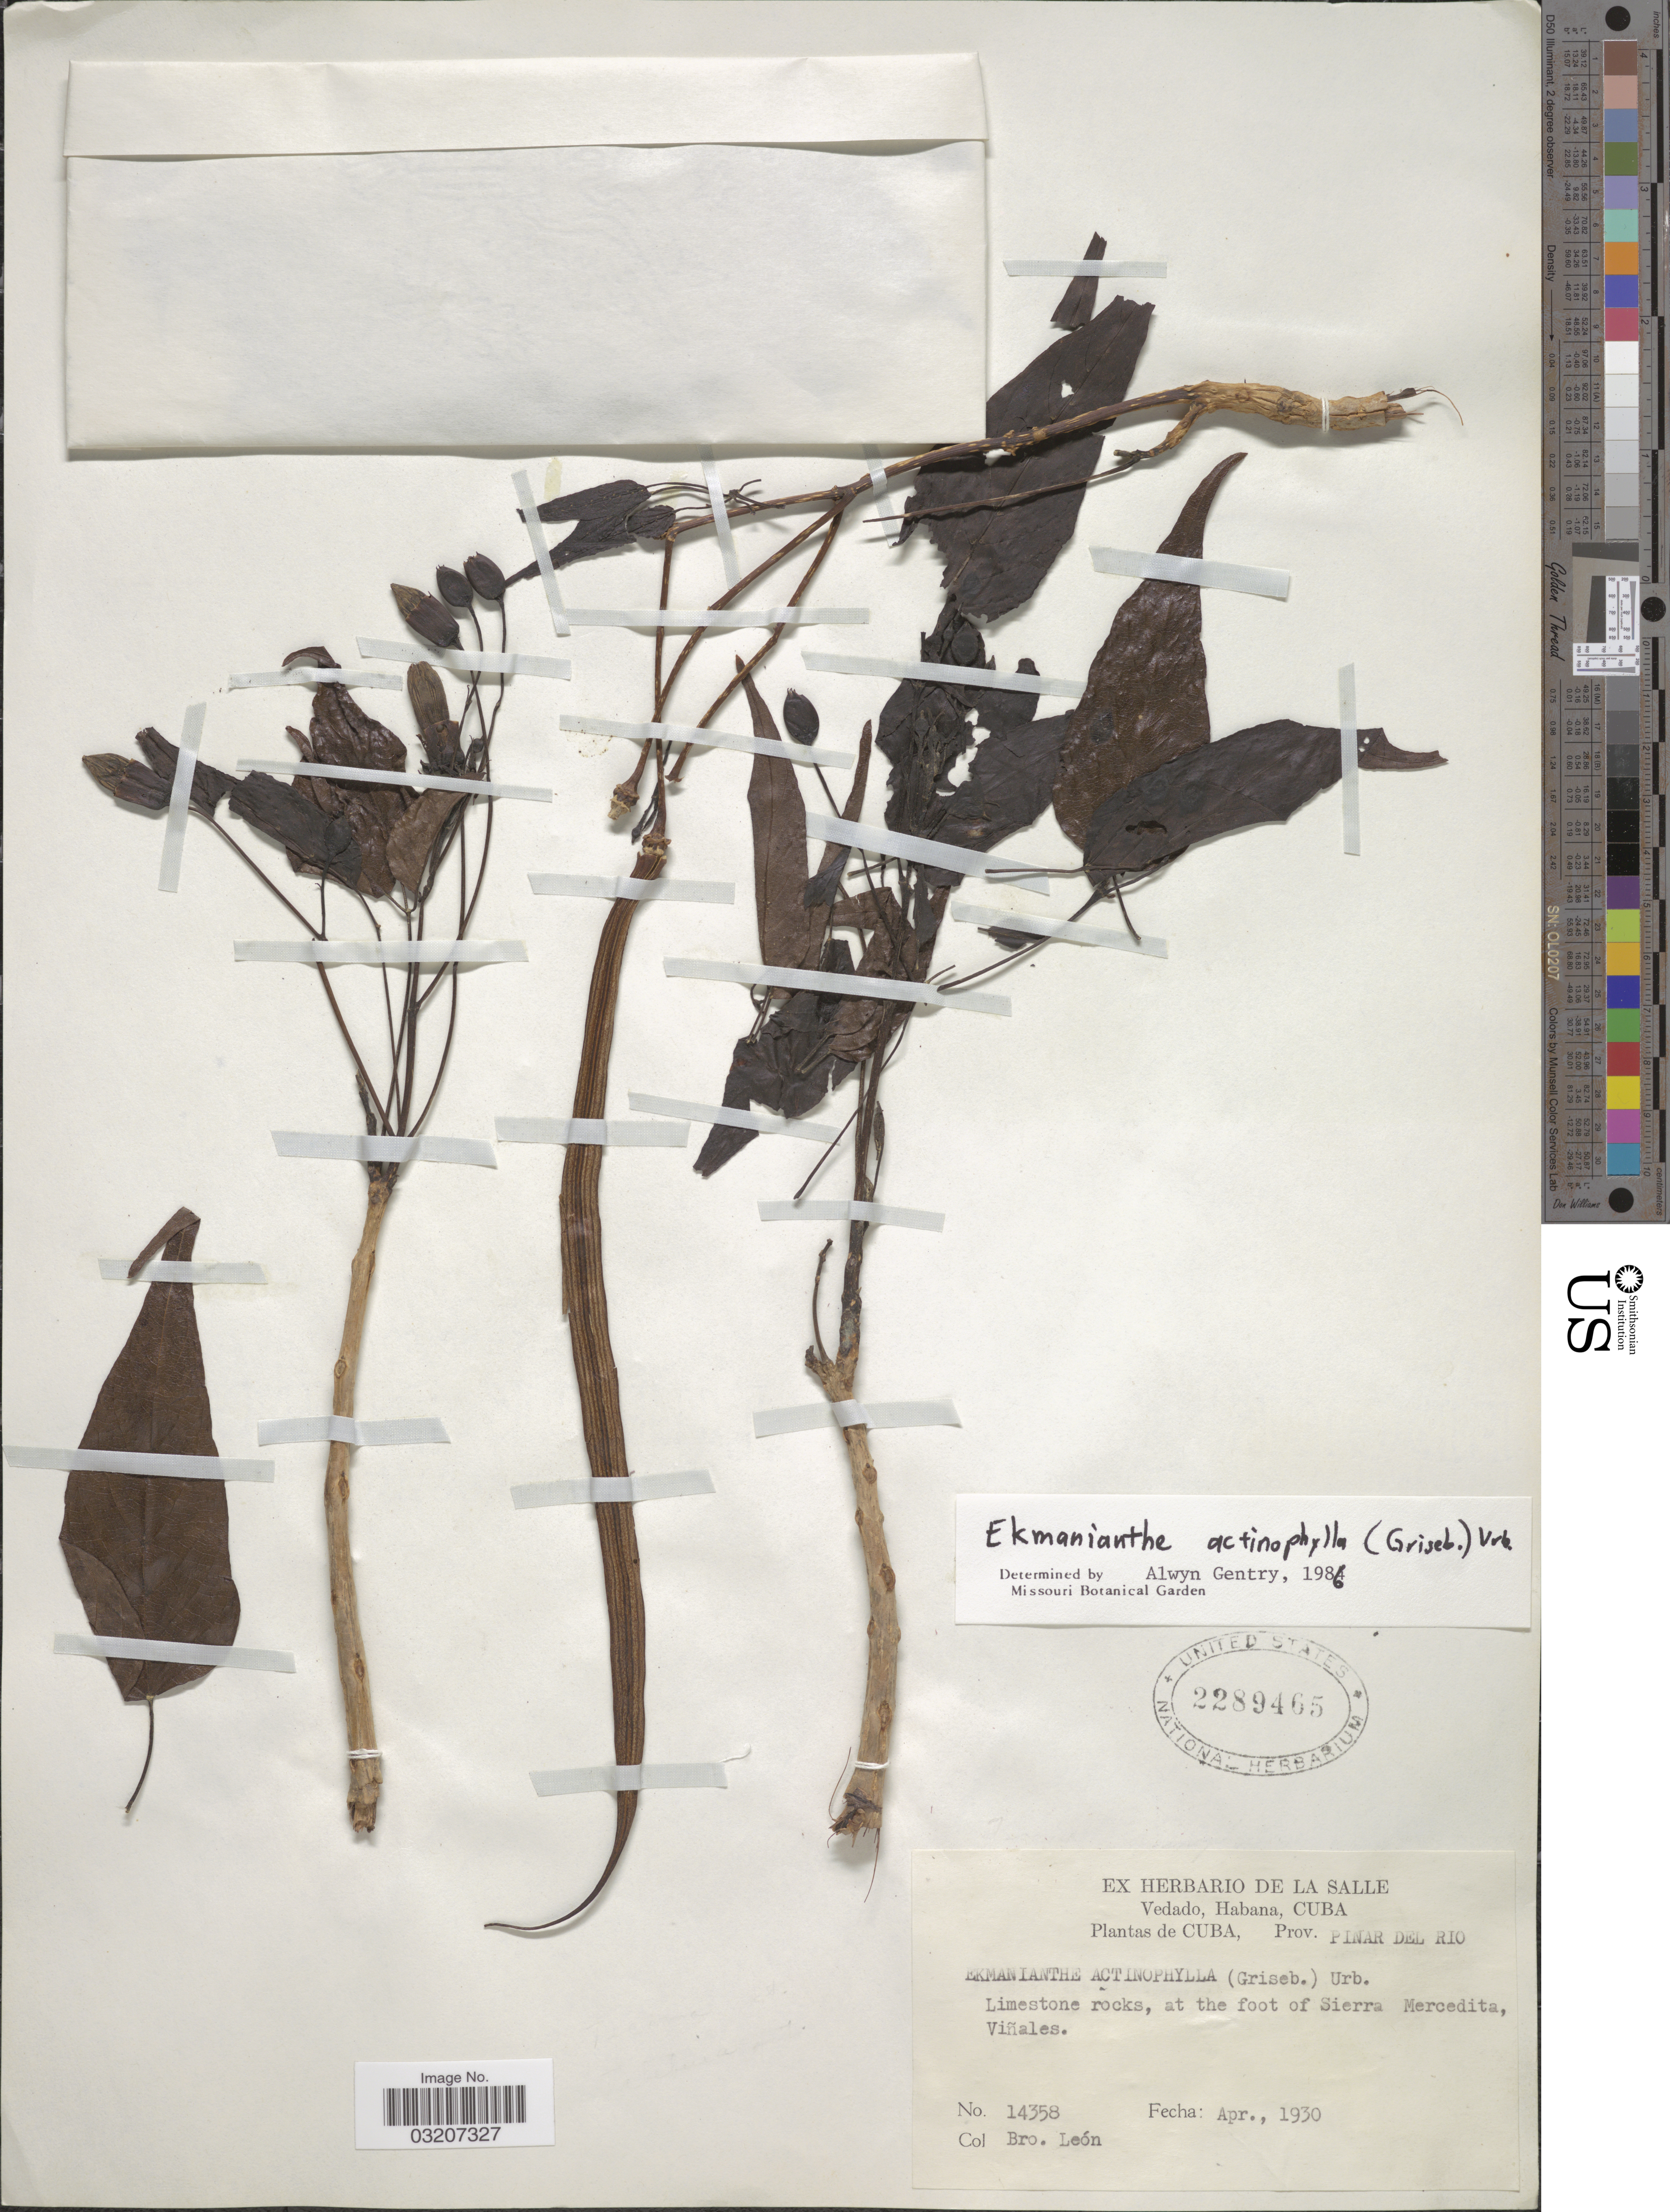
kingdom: Plantae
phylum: Tracheophyta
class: Magnoliopsida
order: Lamiales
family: Bignoniaceae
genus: Ekmanianthe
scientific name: Ekmanianthe actinophylla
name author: (Griseb.) Urb.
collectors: Bro. León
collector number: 14358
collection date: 1930-04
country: Cuba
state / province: Pinar del Río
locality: Limestone rocks, at the foot of Sierra Mercedita, Viñales.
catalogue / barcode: US 2289465